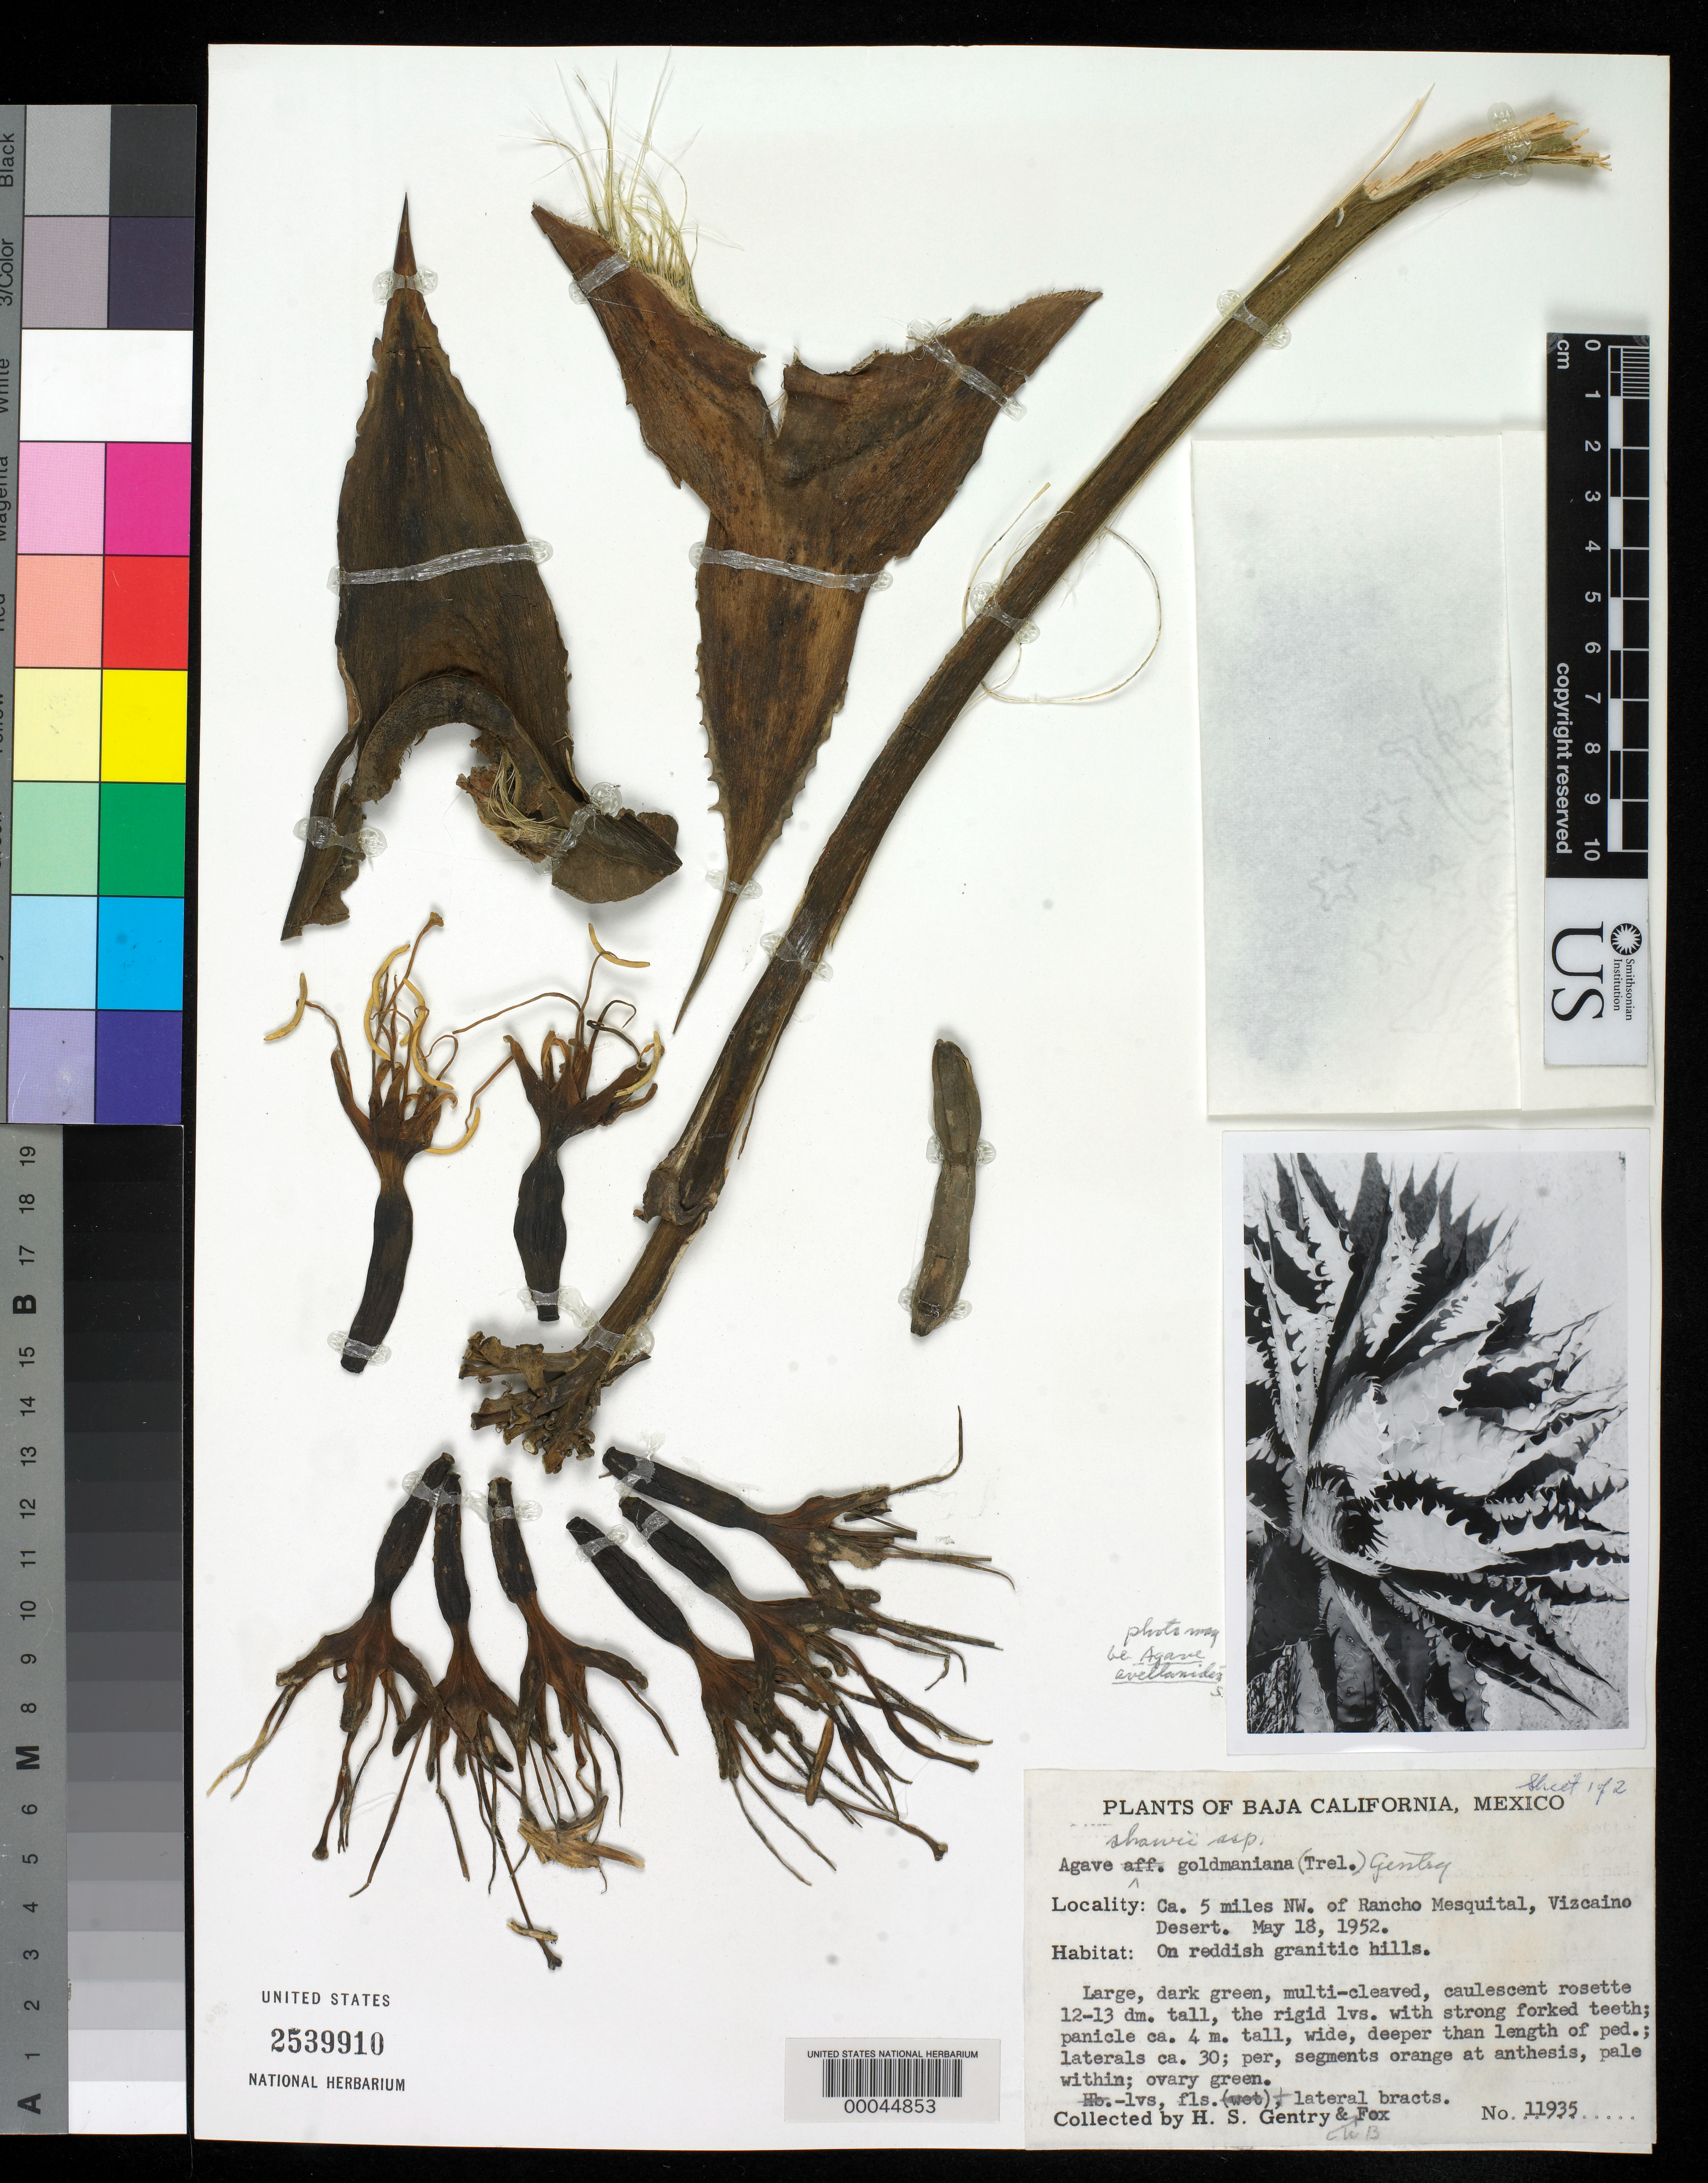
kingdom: Plantae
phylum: Tracheophyta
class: Liliopsida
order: Asparagales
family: Asparagaceae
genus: Agave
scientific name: Agave shawii subsp. goldmaniana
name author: (Trel.) Gentry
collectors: H. S. Gentry & W. B. Fox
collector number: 11935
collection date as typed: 18 May 1952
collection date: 1952-05-18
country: Mexico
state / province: Baja California Norte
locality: Ca 5 mi NW of Rancho Mezquital, Vizcaino Desert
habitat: On reddish granitic hills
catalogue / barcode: US 2539910